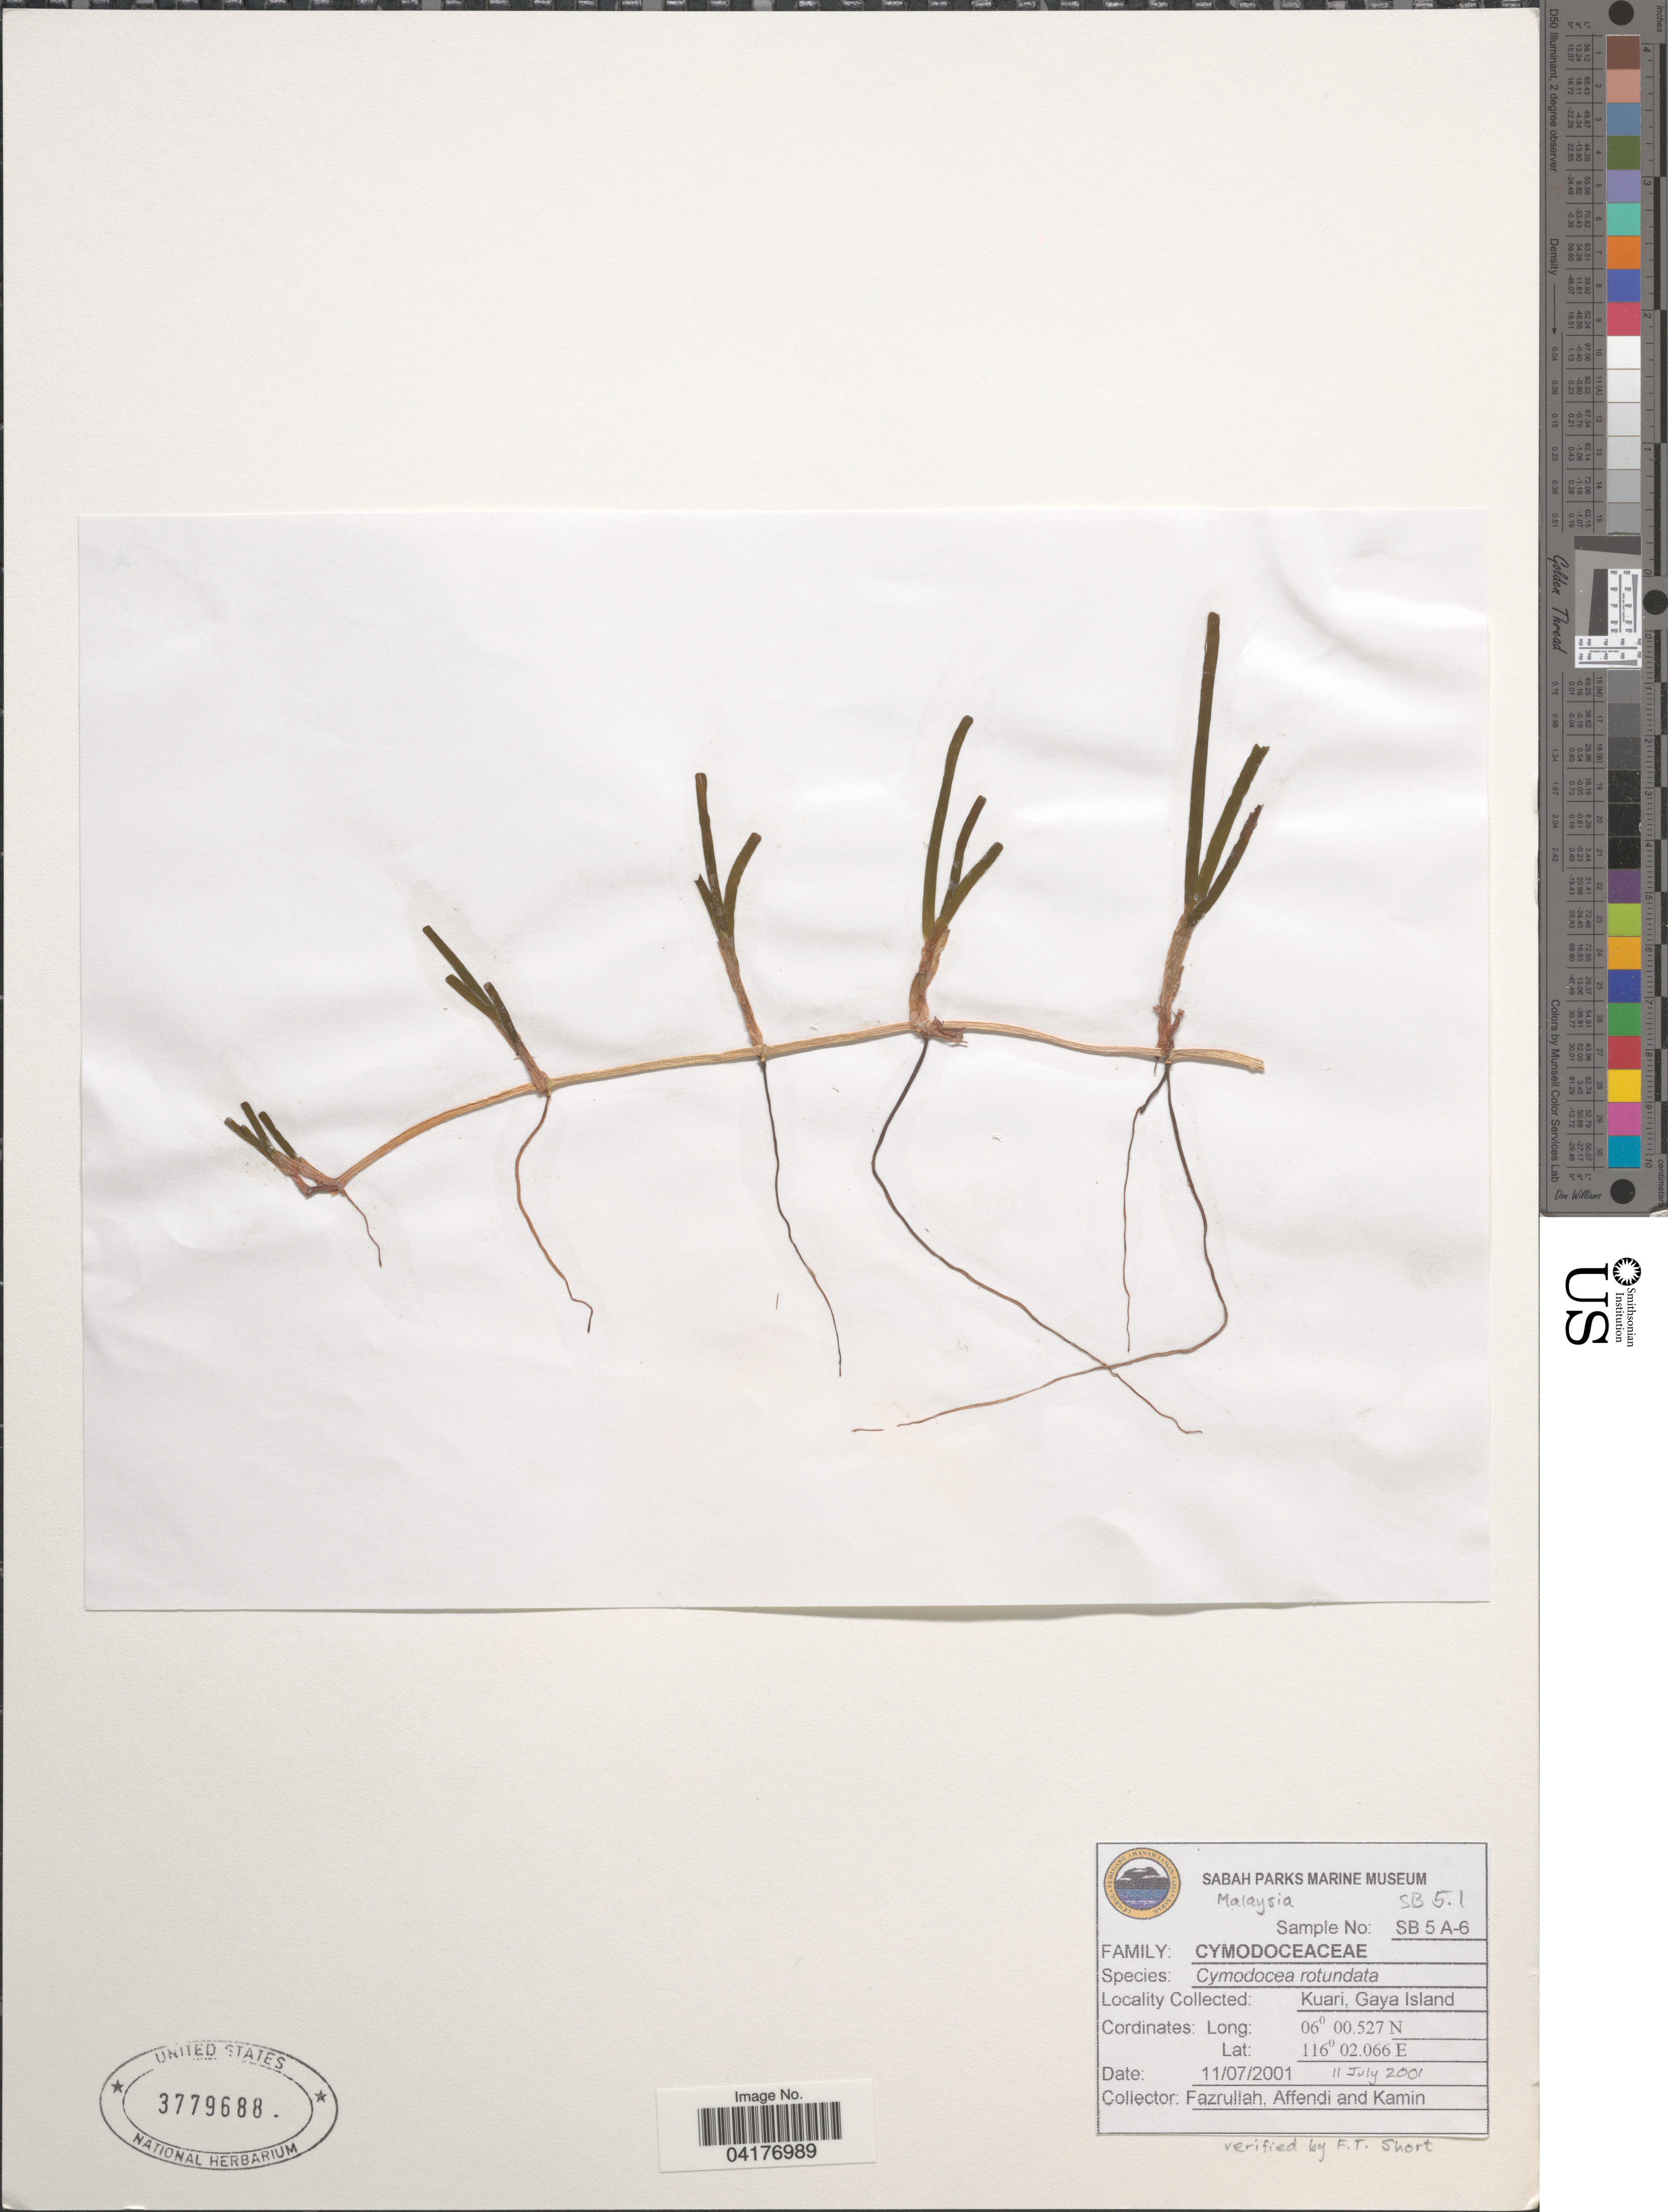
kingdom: Plantae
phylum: Tracheophyta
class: Liliopsida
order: Alismatales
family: Cymodoceaceae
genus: Cymodocea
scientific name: Cymodocea rotundata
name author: Asch. & Schweinf.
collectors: Fazrullah, Affendi & Kamin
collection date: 2001-07-11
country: Malaysia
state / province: Sabah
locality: Kuari, Gaya Island.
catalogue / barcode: US 3779688